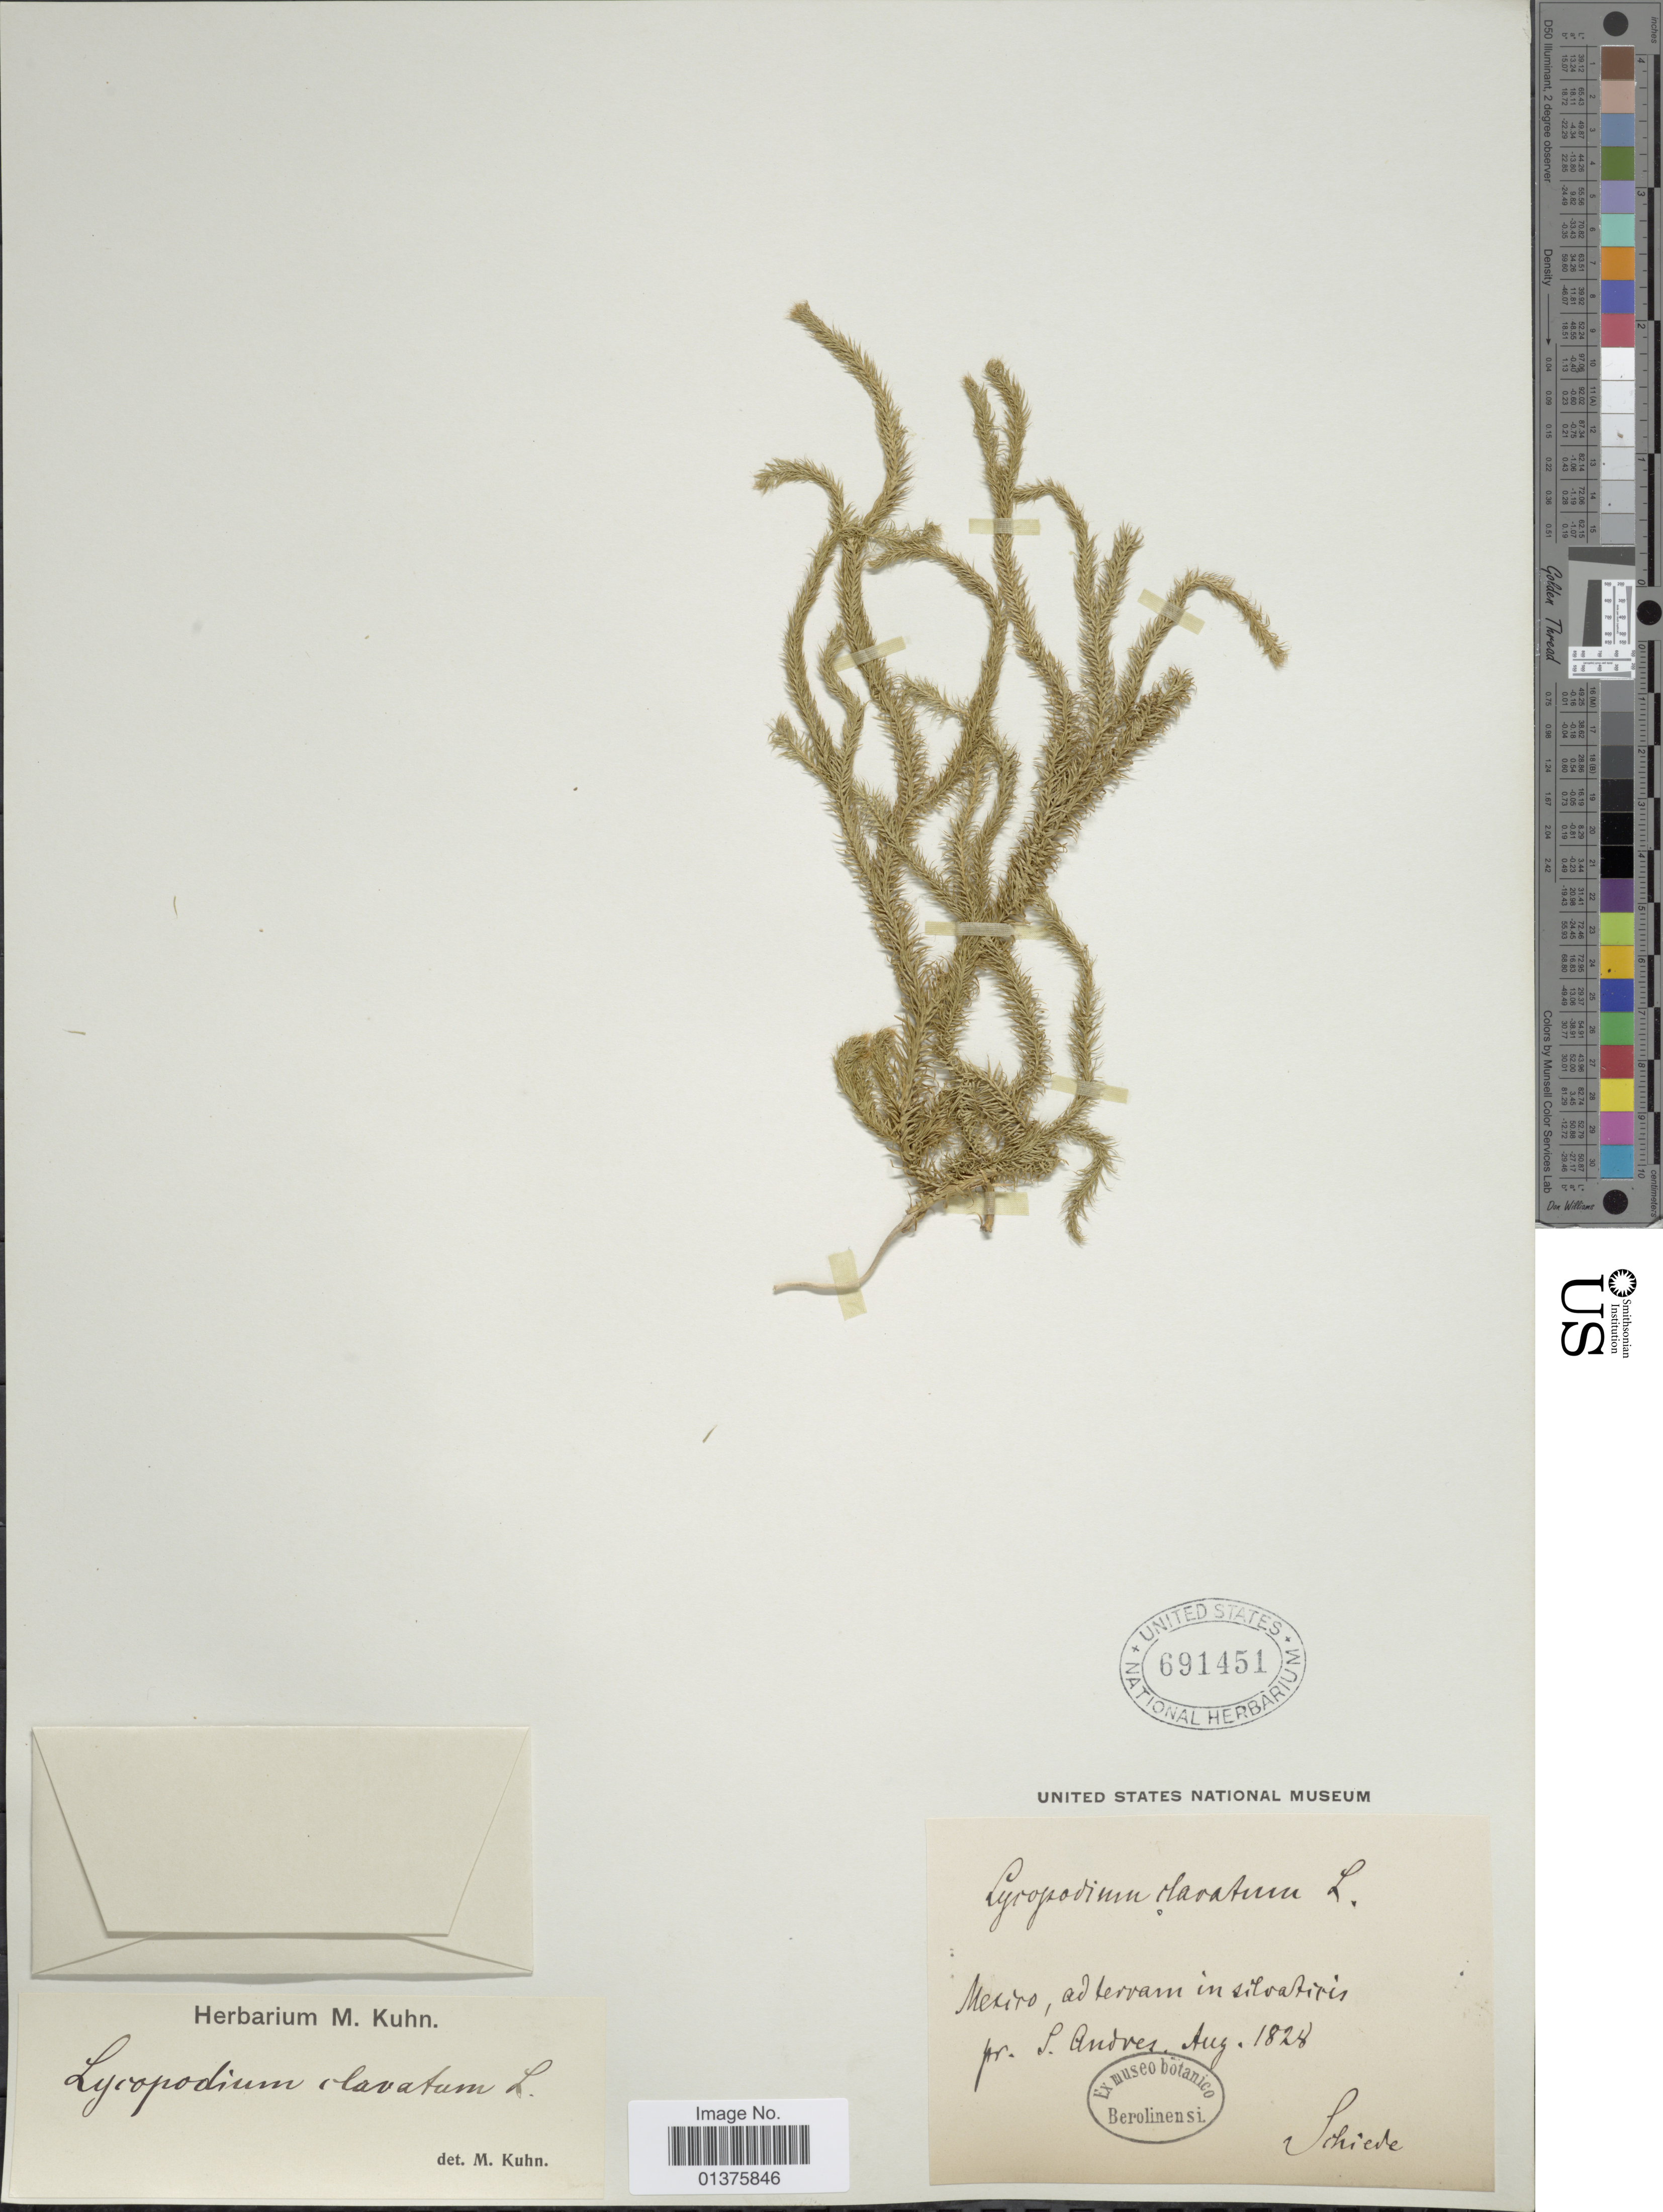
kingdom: Plantae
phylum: Tracheophyta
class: Lycopodiopsida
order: Lycopodiales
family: Lycopodiaceae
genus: Lycopodium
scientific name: Lycopodium clavatum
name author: L.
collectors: Schiede, --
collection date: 1828-08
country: Mexico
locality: Ad terram in silvaticis pr. S. Andres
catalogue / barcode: US 691451